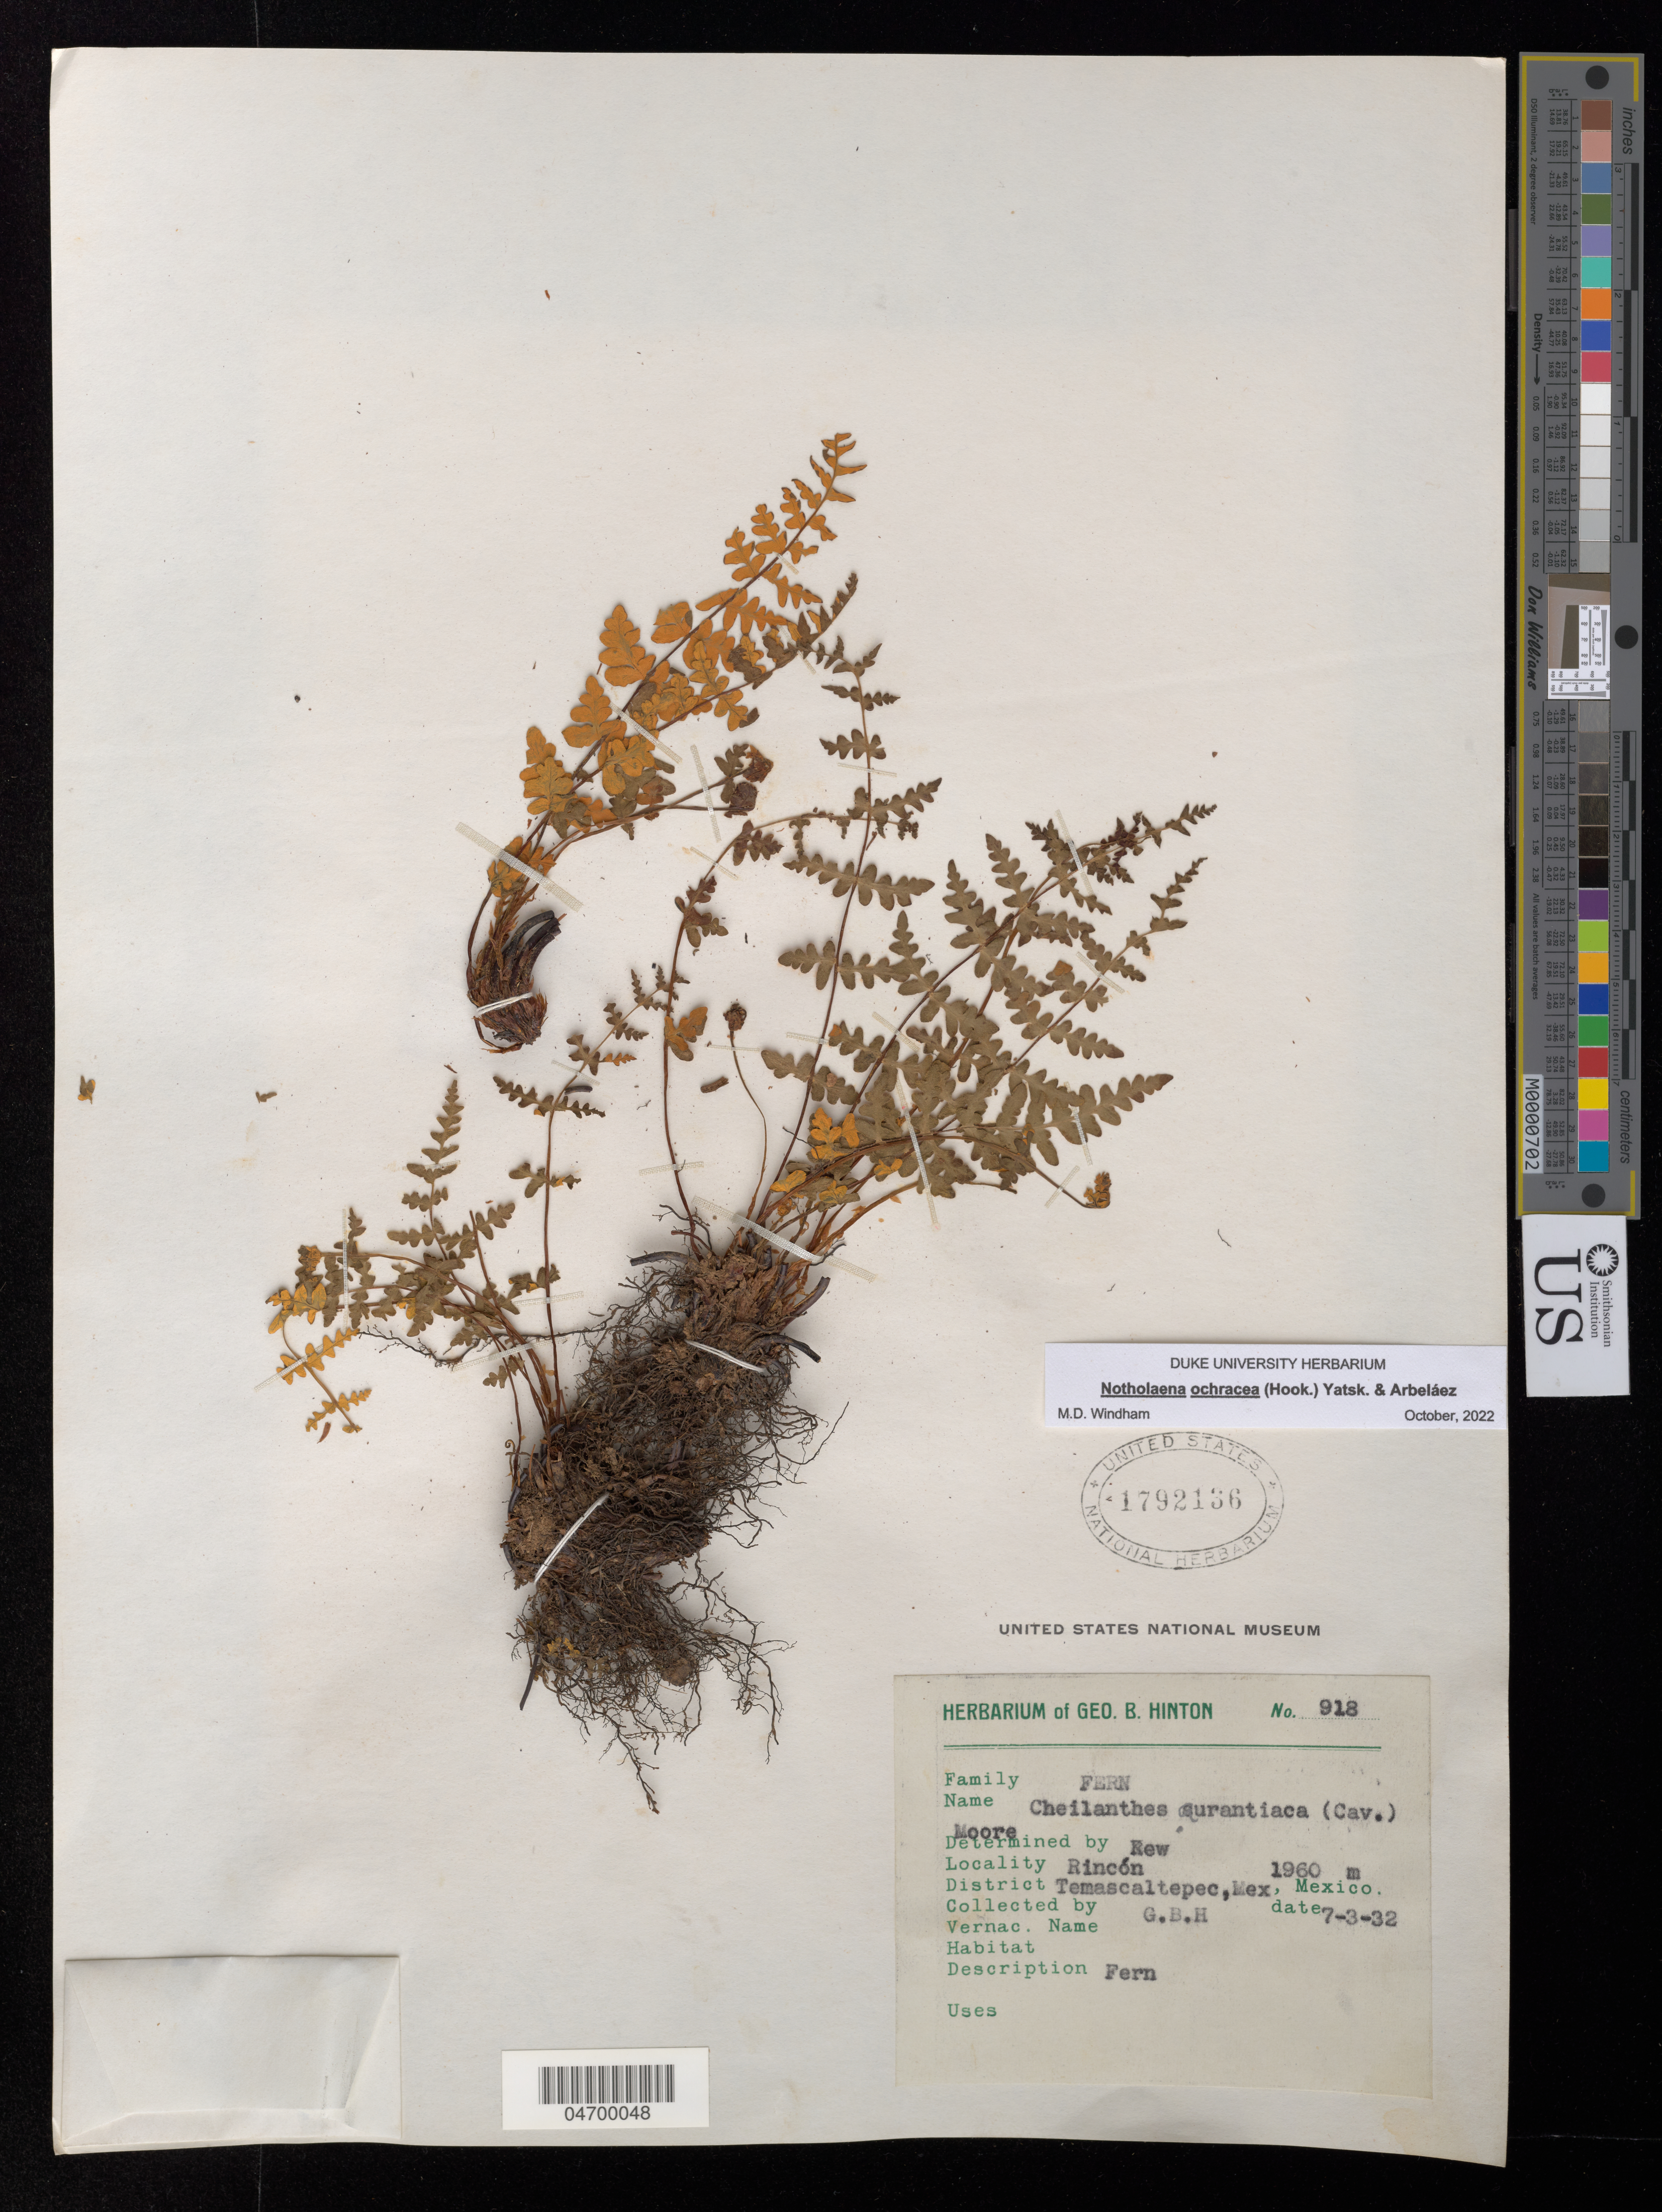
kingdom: Plantae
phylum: Tracheophyta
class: Polypodiopsida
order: Polypodiales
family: Pteridaceae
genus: Notholaena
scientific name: Notholaena ochracea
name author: (Hook.) Yatsk. & Arbaláez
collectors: G. B. Hinton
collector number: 918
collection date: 1932-03-07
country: Mexico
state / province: México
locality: Rincón. District Temascaltepec.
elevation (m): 1960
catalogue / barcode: US 1792136